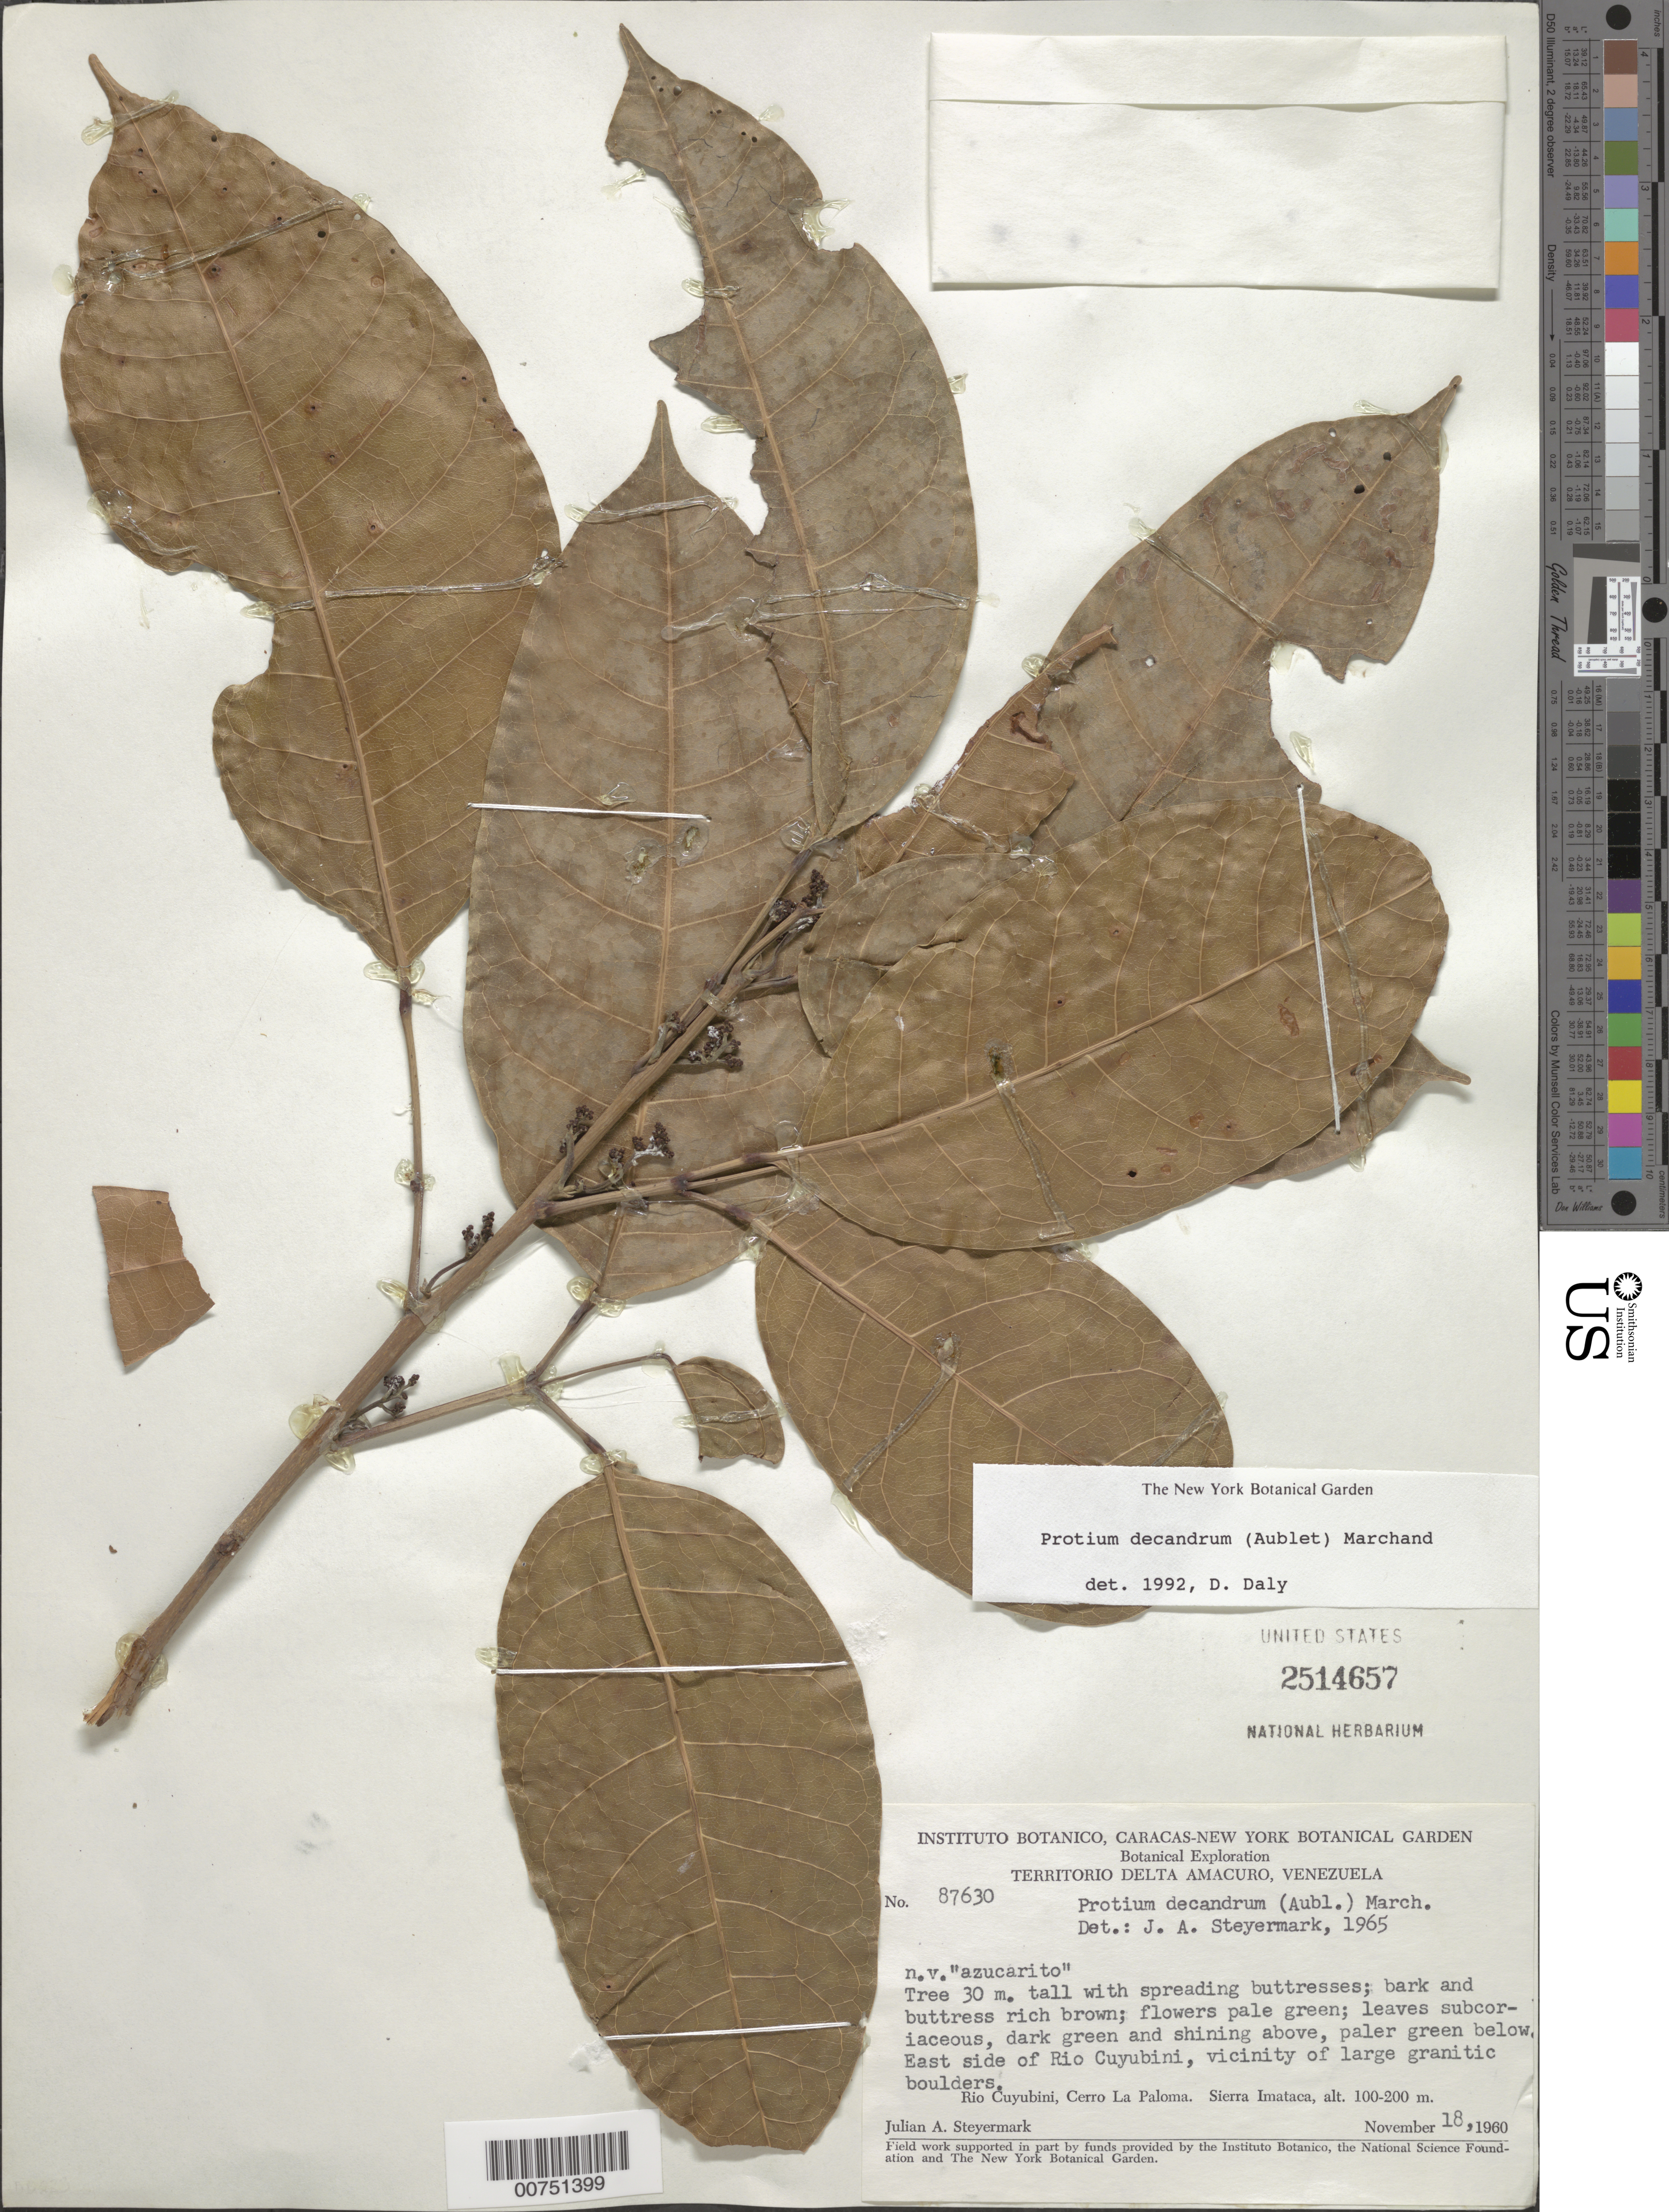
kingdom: Plantae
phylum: Tracheophyta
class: Magnoliopsida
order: Sapindales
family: Burseraceae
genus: Protium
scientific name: Protium decandrum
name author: (Aubl.) Marchand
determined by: Daly, D. C.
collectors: J. Steyermark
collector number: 87630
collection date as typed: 18-Nov-60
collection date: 1960-11-18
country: Venezuela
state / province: Delta Amacuro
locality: Río Cuyubini, E side; Cerro La Paloma, Sierra Imataca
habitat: Vic of large granitic boulders along river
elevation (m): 100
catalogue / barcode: US 2514657